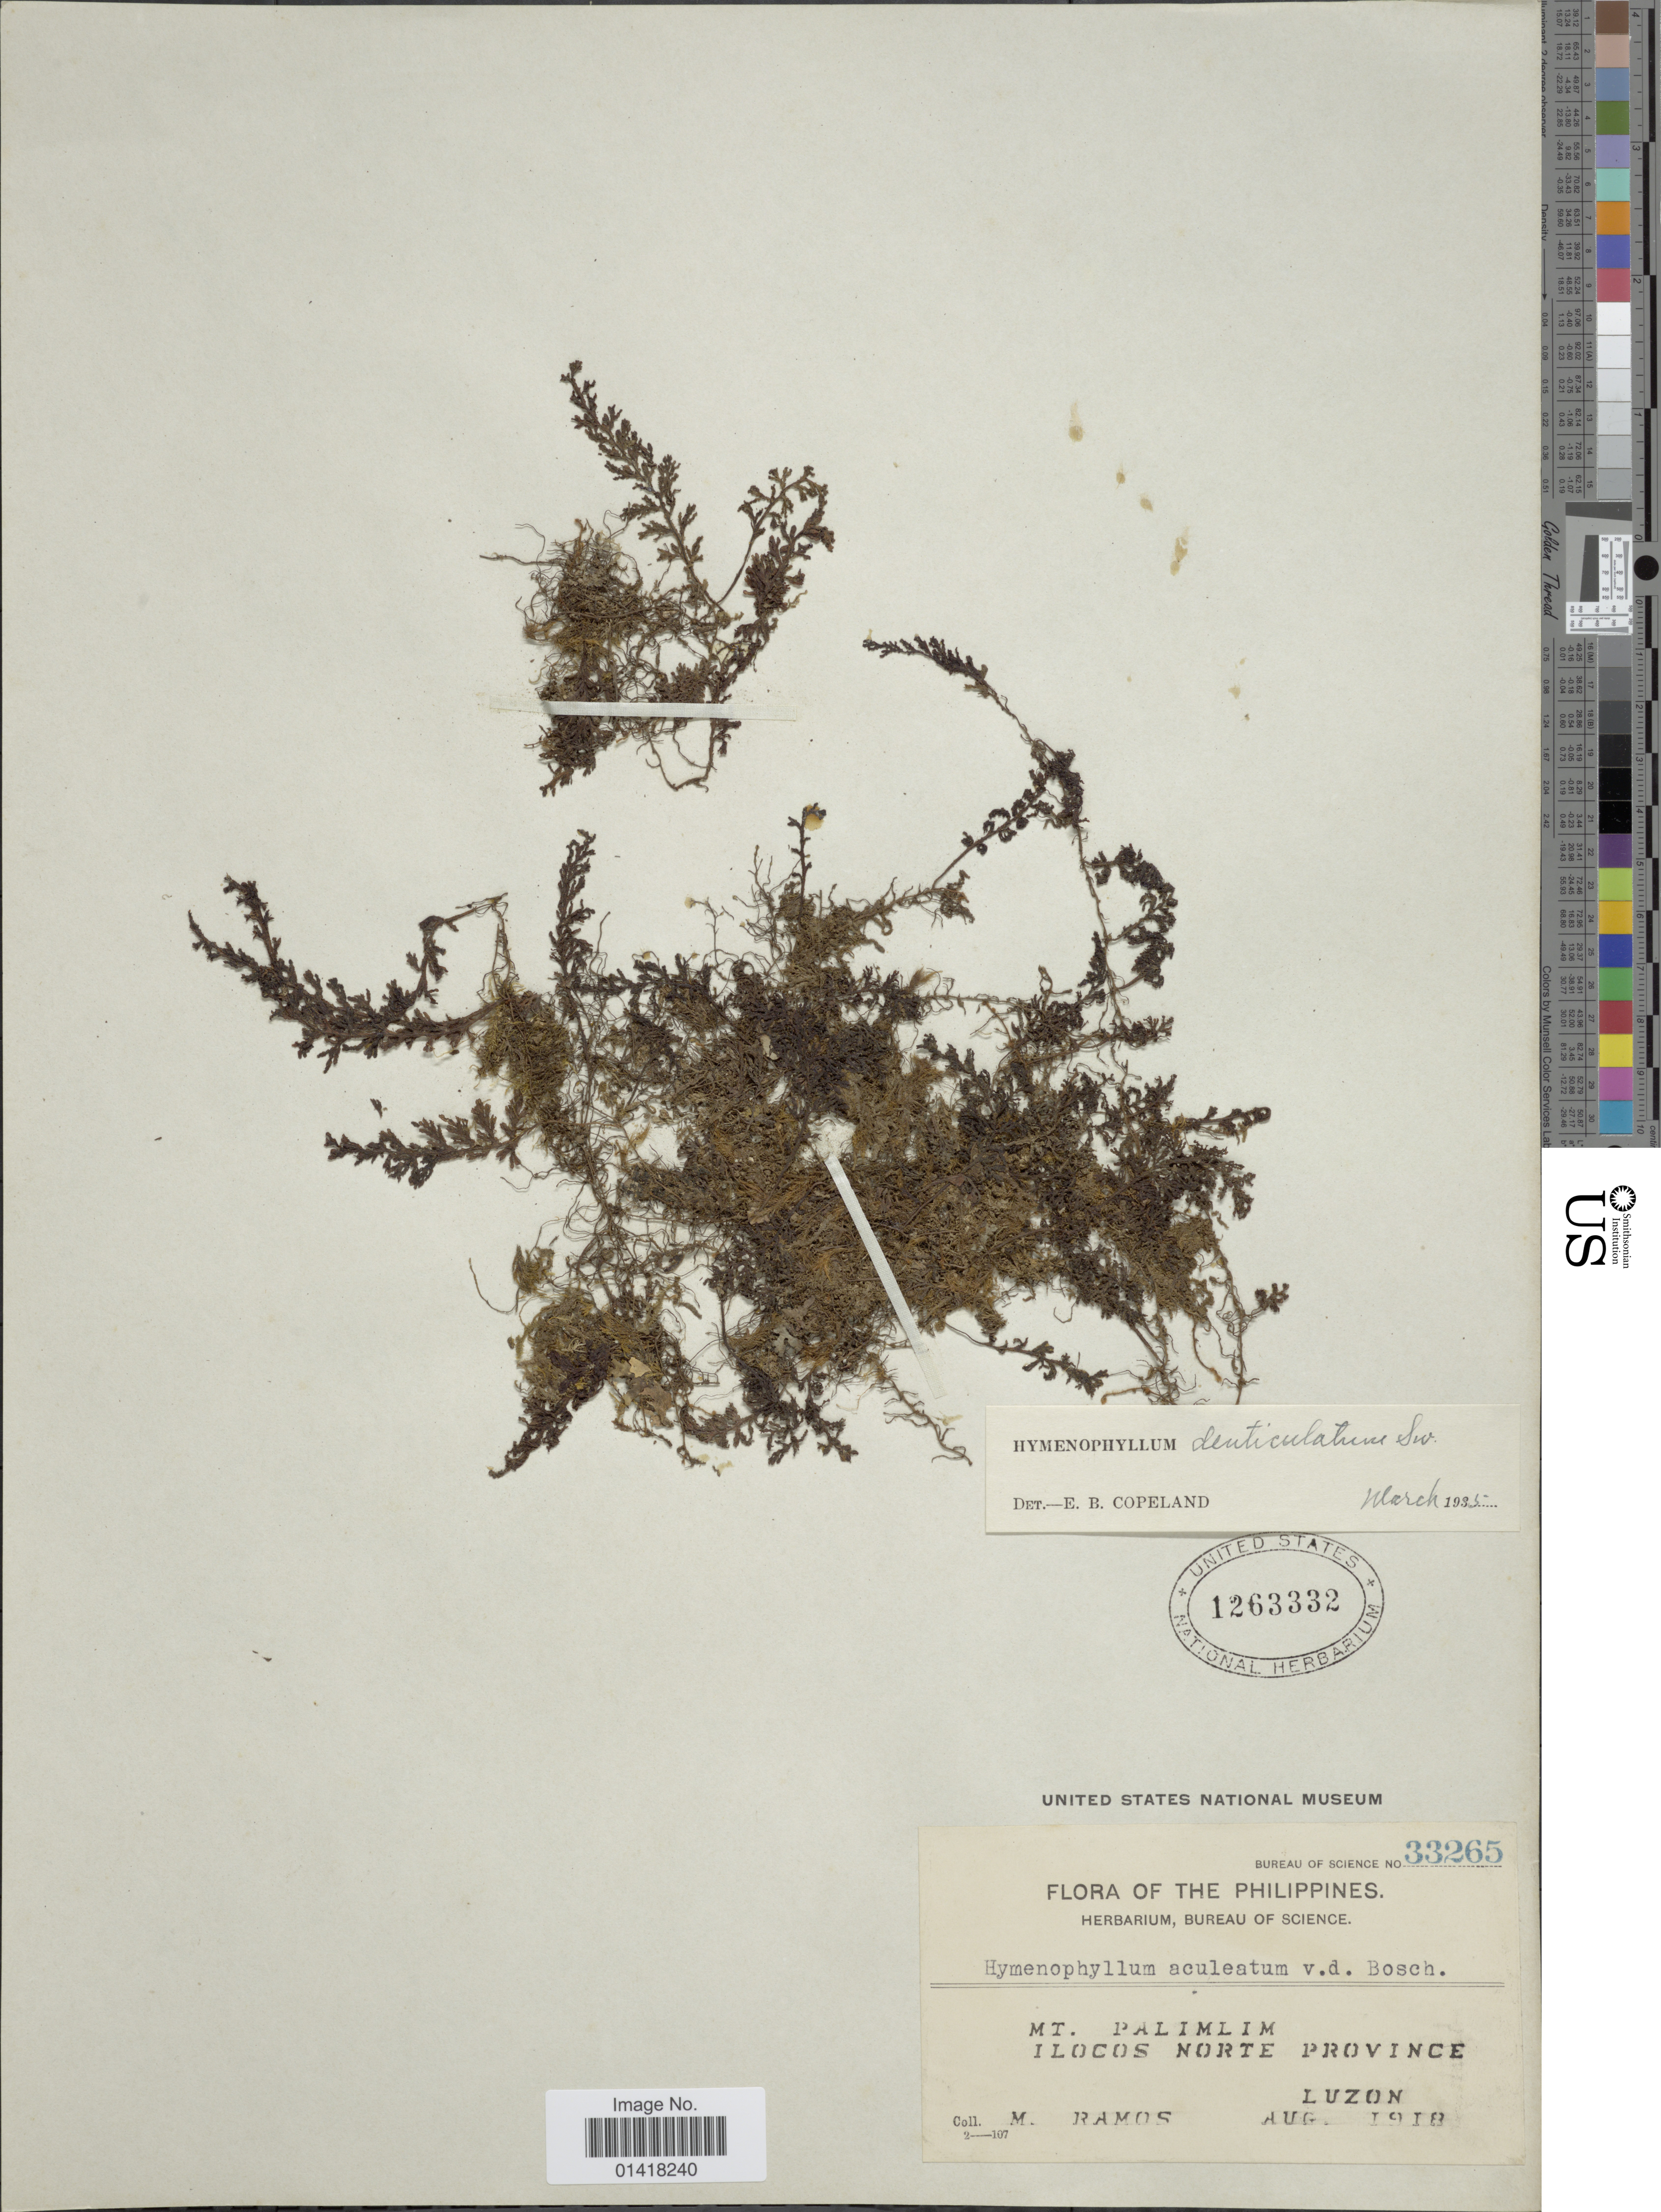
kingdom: Plantae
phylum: Tracheophyta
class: Polypodiopsida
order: Hymenophyllales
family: Hymenophyllaceae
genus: Hymenophyllum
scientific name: Hymenophyllum denticulatum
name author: Sw.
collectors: M. Ramos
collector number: Bureau of Science 33265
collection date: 1918-08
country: Philippines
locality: The Philippines. Mt. Palimlim. Iloscos Norte Province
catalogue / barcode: US 1263332